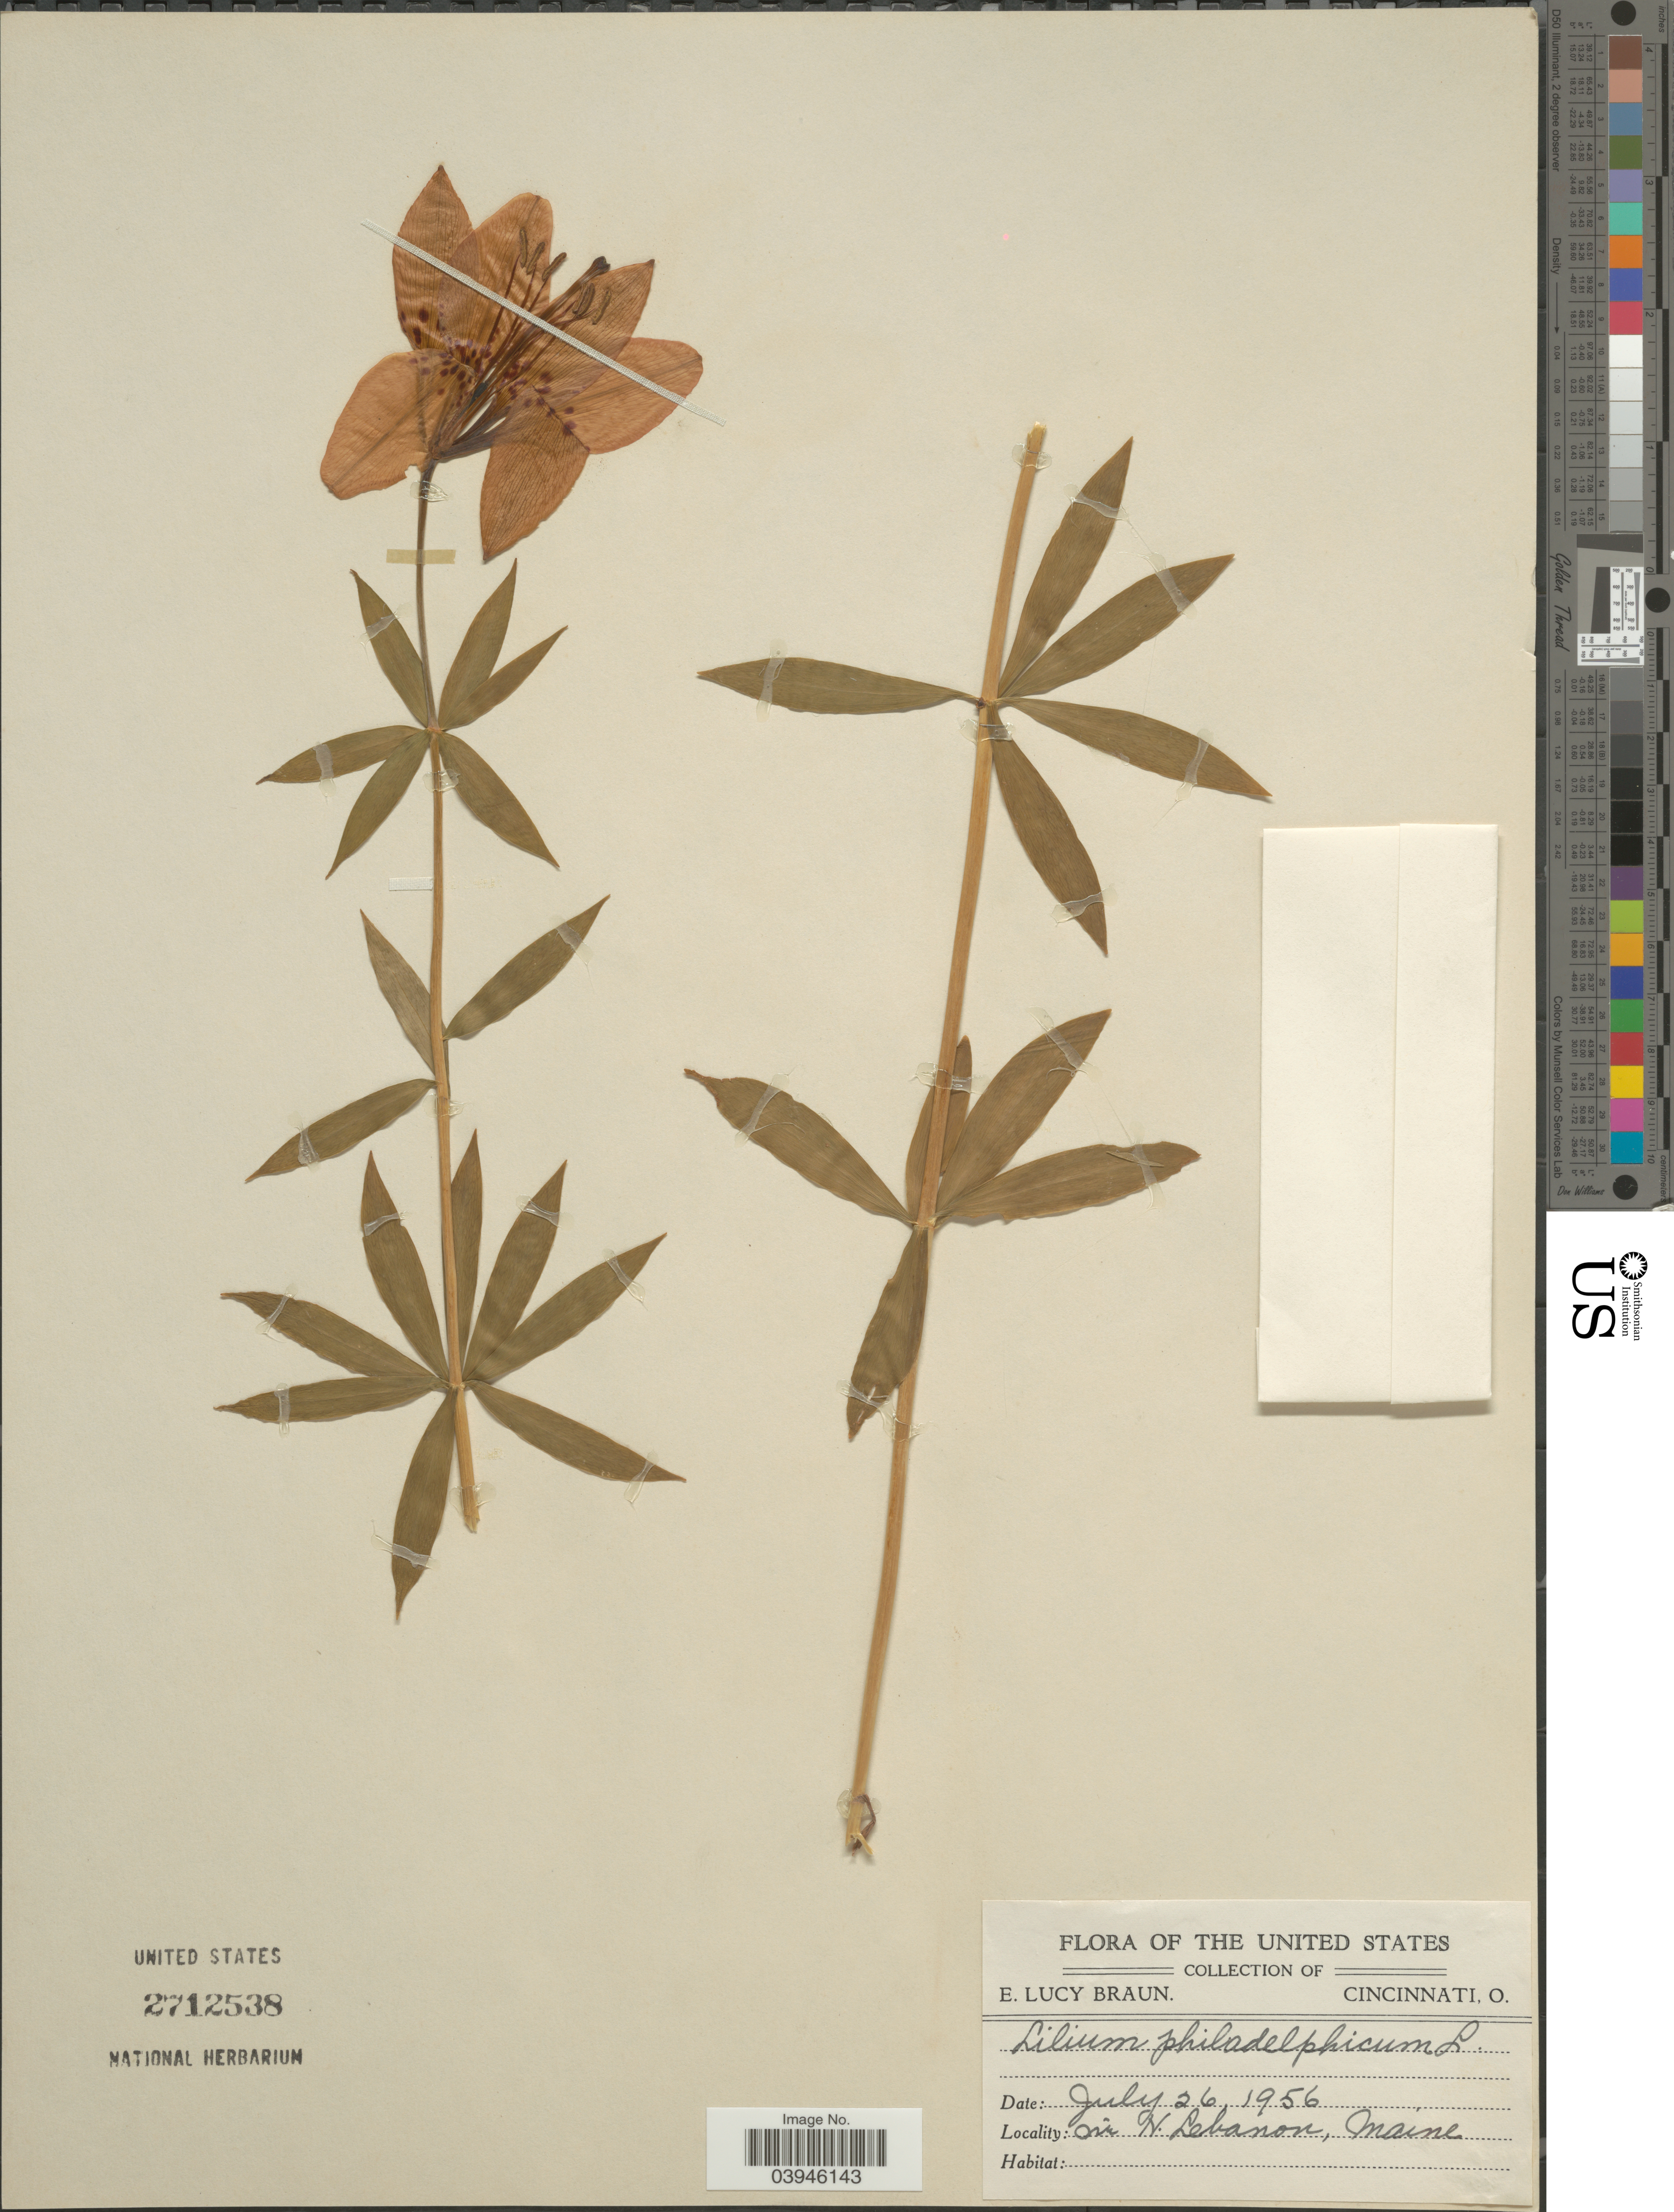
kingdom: Plantae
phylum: Tracheophyta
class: Liliopsida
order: Liliales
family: Liliaceae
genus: Lilium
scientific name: Lilium philadelphicum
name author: L.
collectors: E. L. Braun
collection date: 1956-07-26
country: United States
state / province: Maine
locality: N'r N. Lebanon.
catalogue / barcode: US 2712538